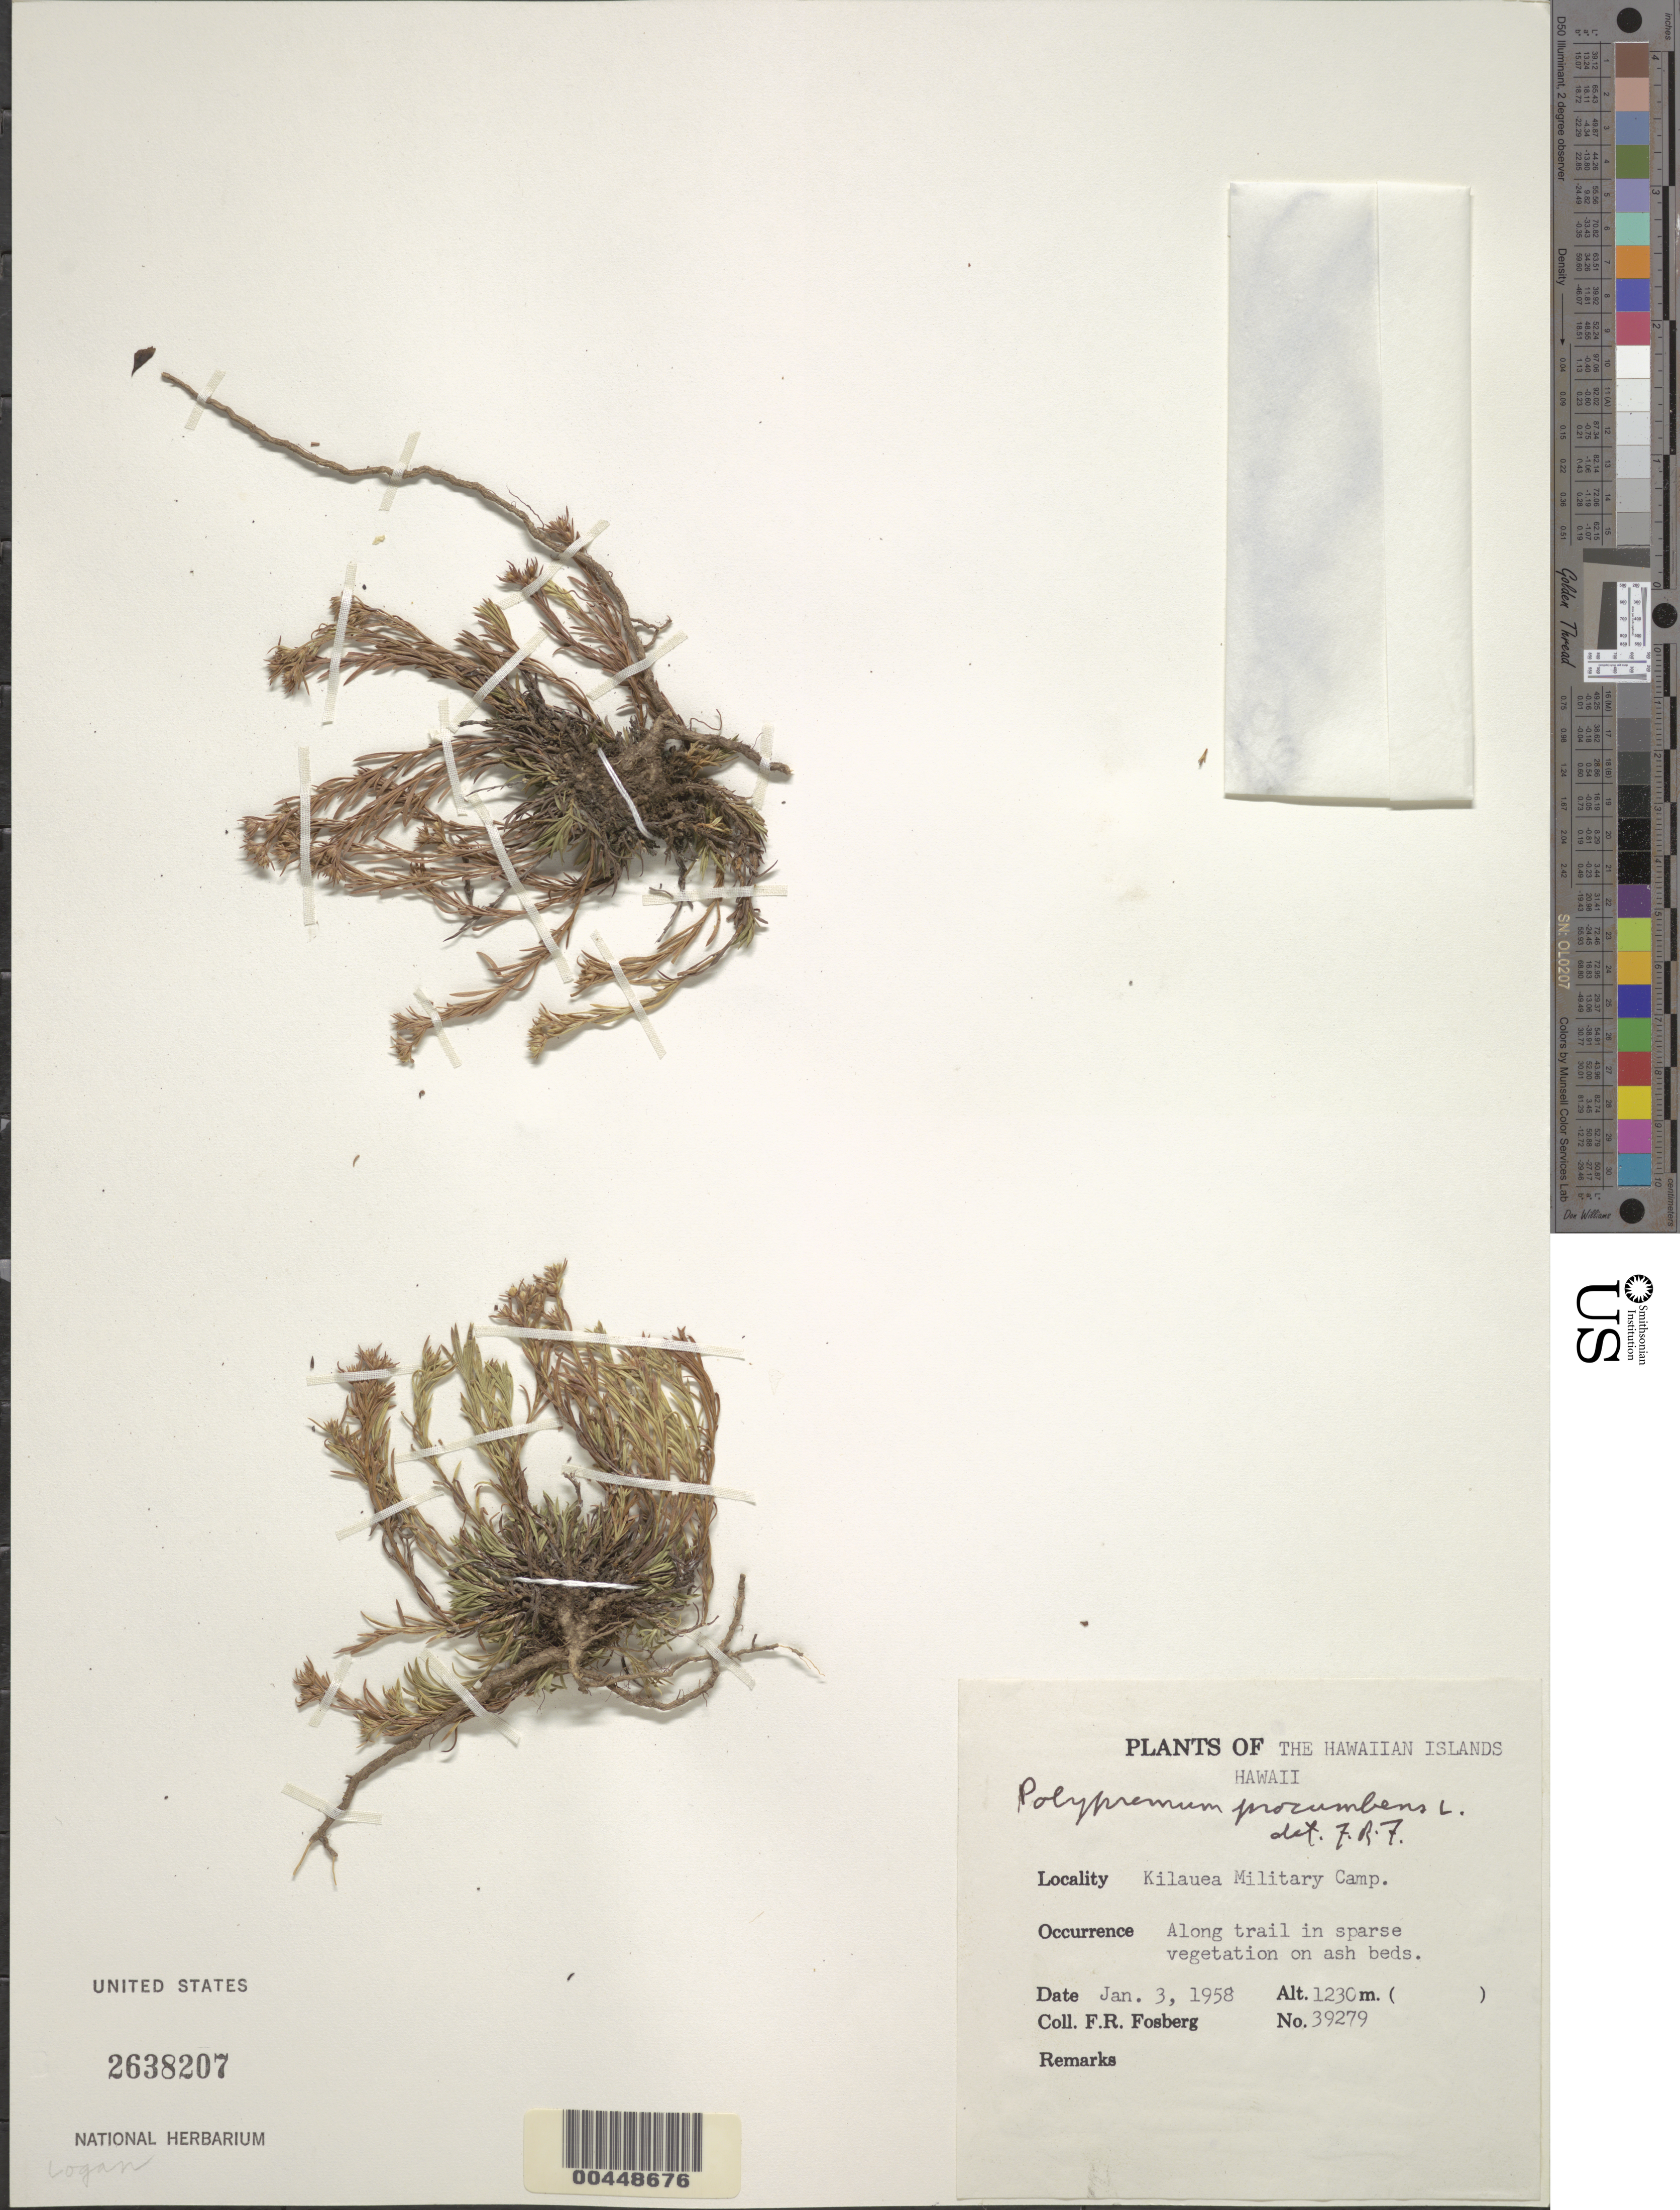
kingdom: Plantae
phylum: Tracheophyta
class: Magnoliopsida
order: Lamiales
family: Tetrachondraceae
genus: Polypremum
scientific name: Polypremum procumbens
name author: L.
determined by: Fosberg, F. R.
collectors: F. R. Fosberg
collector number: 39279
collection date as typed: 3 Jan 1958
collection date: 1958-01-03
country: United States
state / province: Hawaii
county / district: Hawaii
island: Hawaii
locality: Kilauea Military Camp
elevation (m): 1230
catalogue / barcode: US 2638207